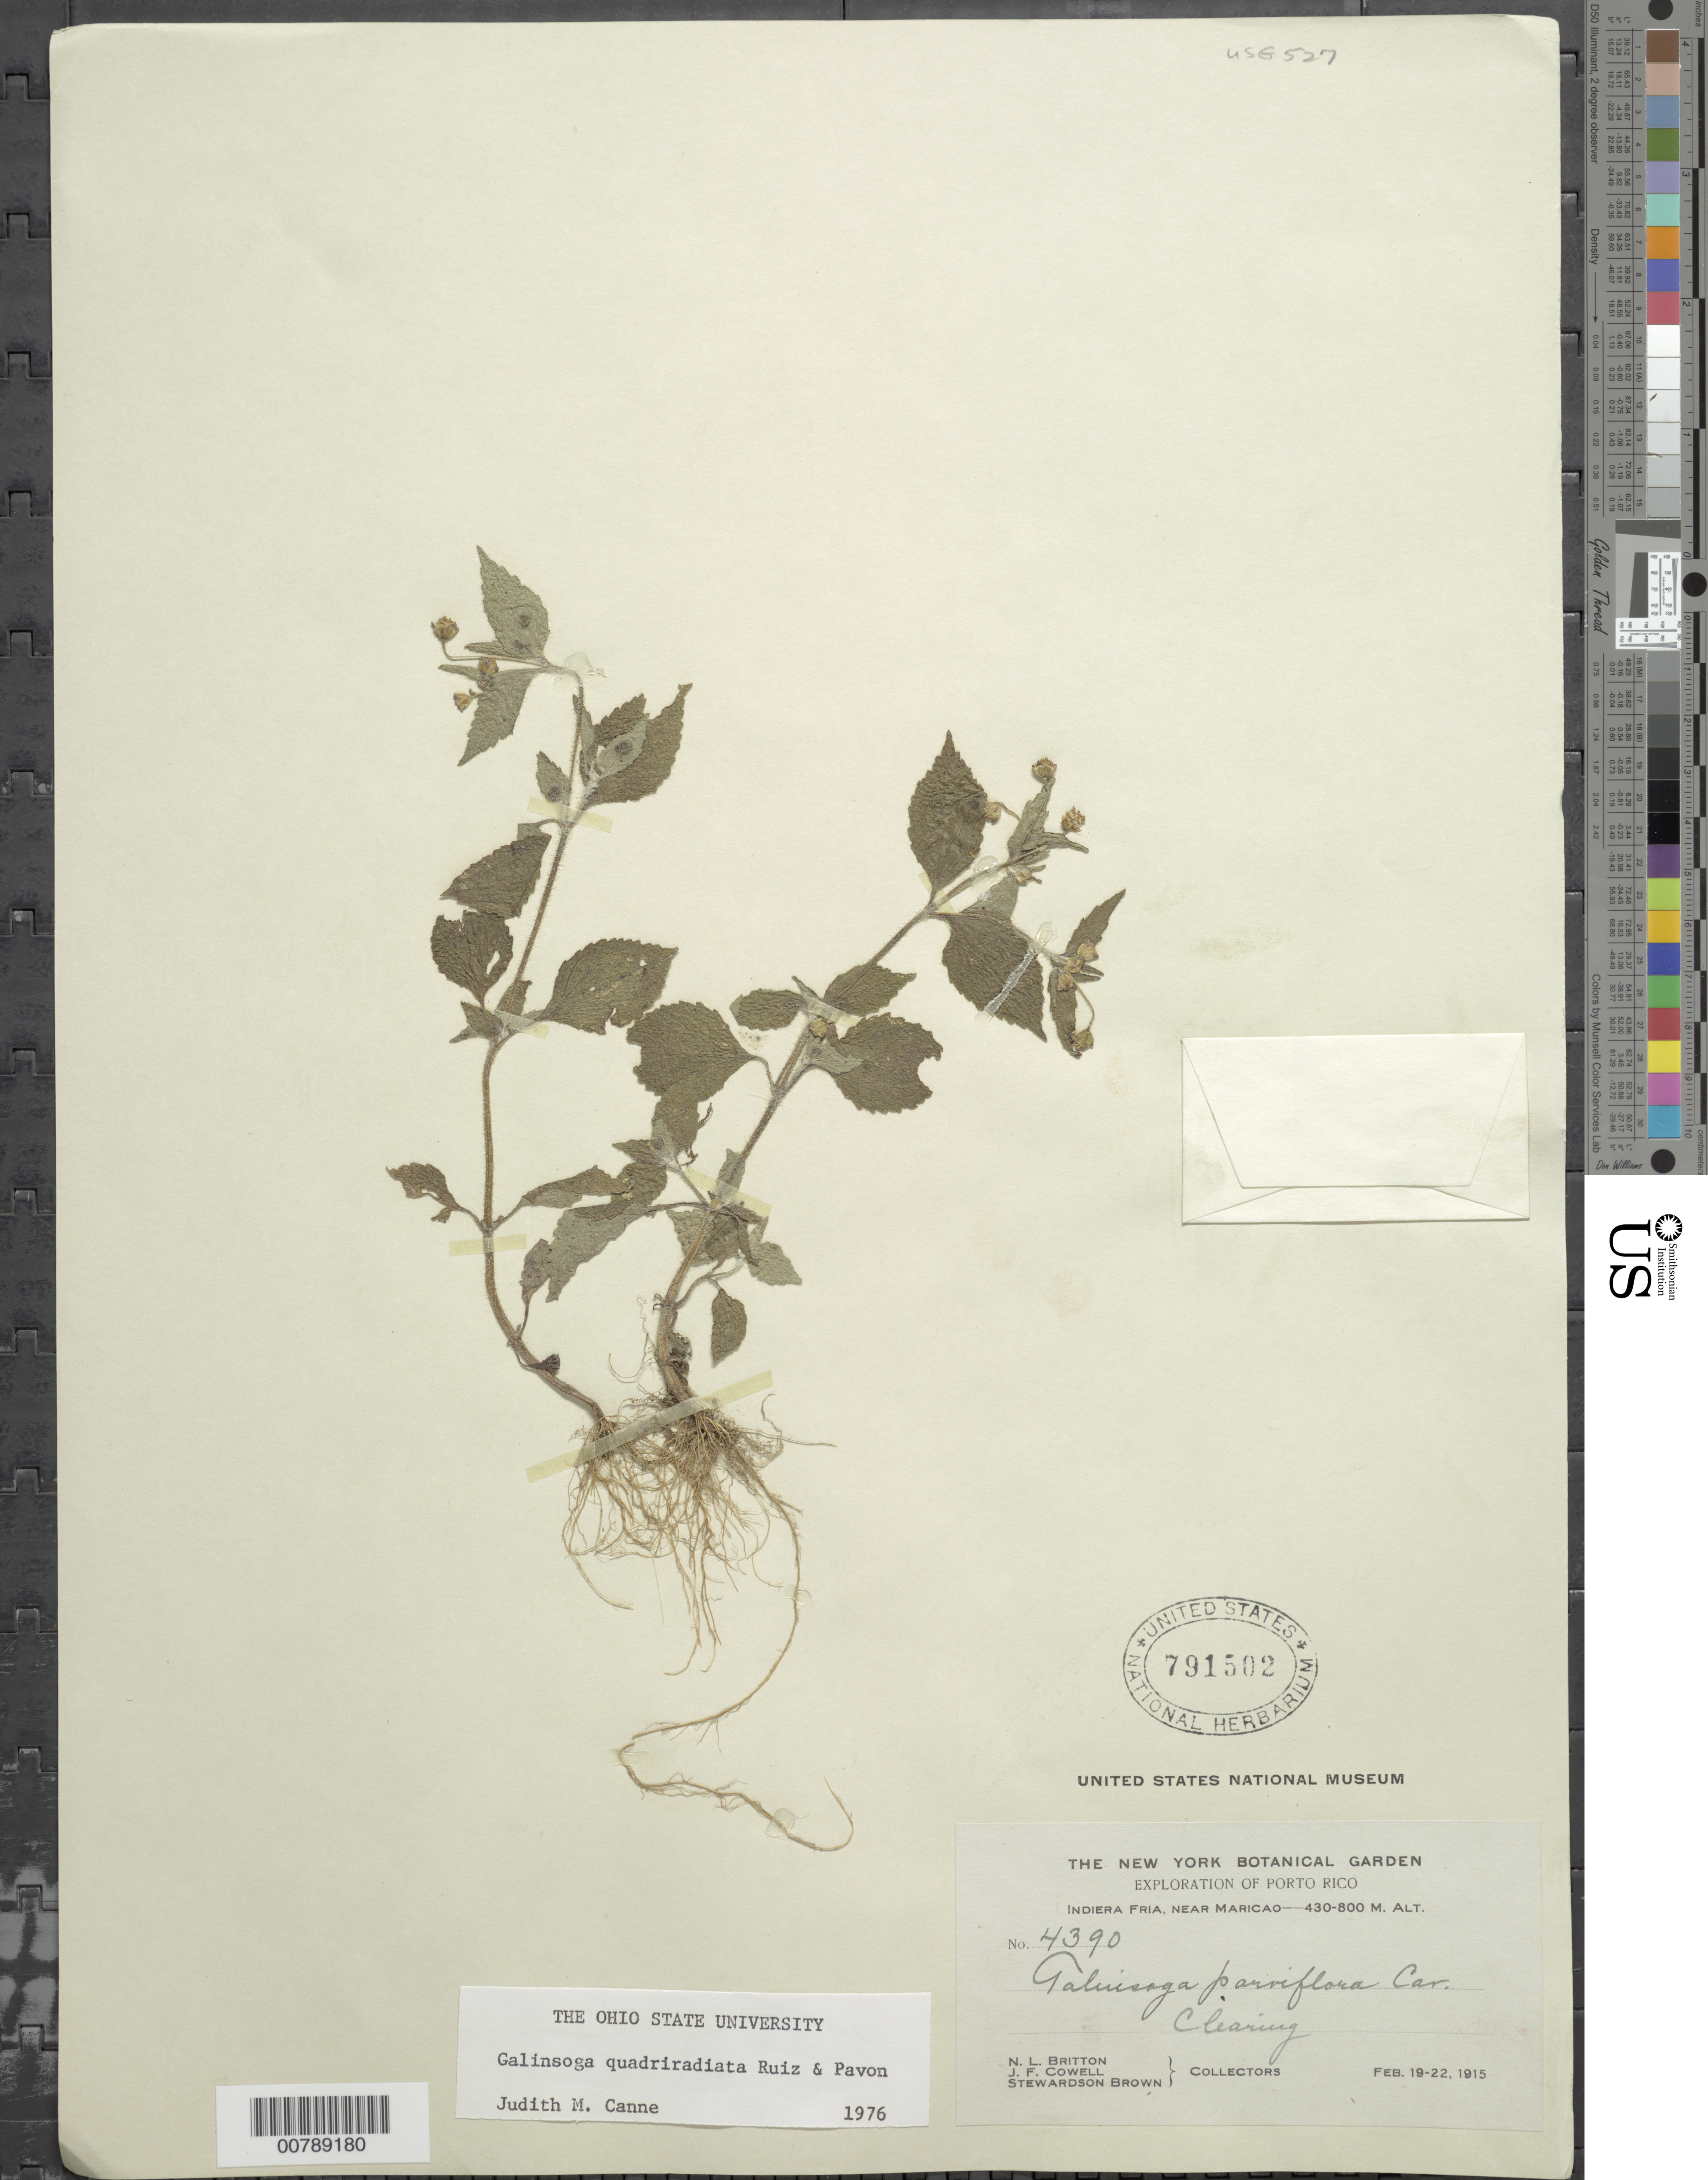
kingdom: Plantae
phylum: Tracheophyta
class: Magnoliopsida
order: Asterales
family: Asteraceae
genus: Galinsoga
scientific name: Galinsoga quadriradiata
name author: Ruiz & Pav.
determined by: Canne-Hilliker, J. M.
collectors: N. Britton, J. F. Cowell & S. Brown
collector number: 4390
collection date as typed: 19 Feb 1915 to 22 Feb 1915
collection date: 1915-02-19/1915-02-22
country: Puerto Rico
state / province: Maricao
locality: Indiera Fria, near Maricao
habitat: Clearing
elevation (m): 430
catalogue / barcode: US 791502